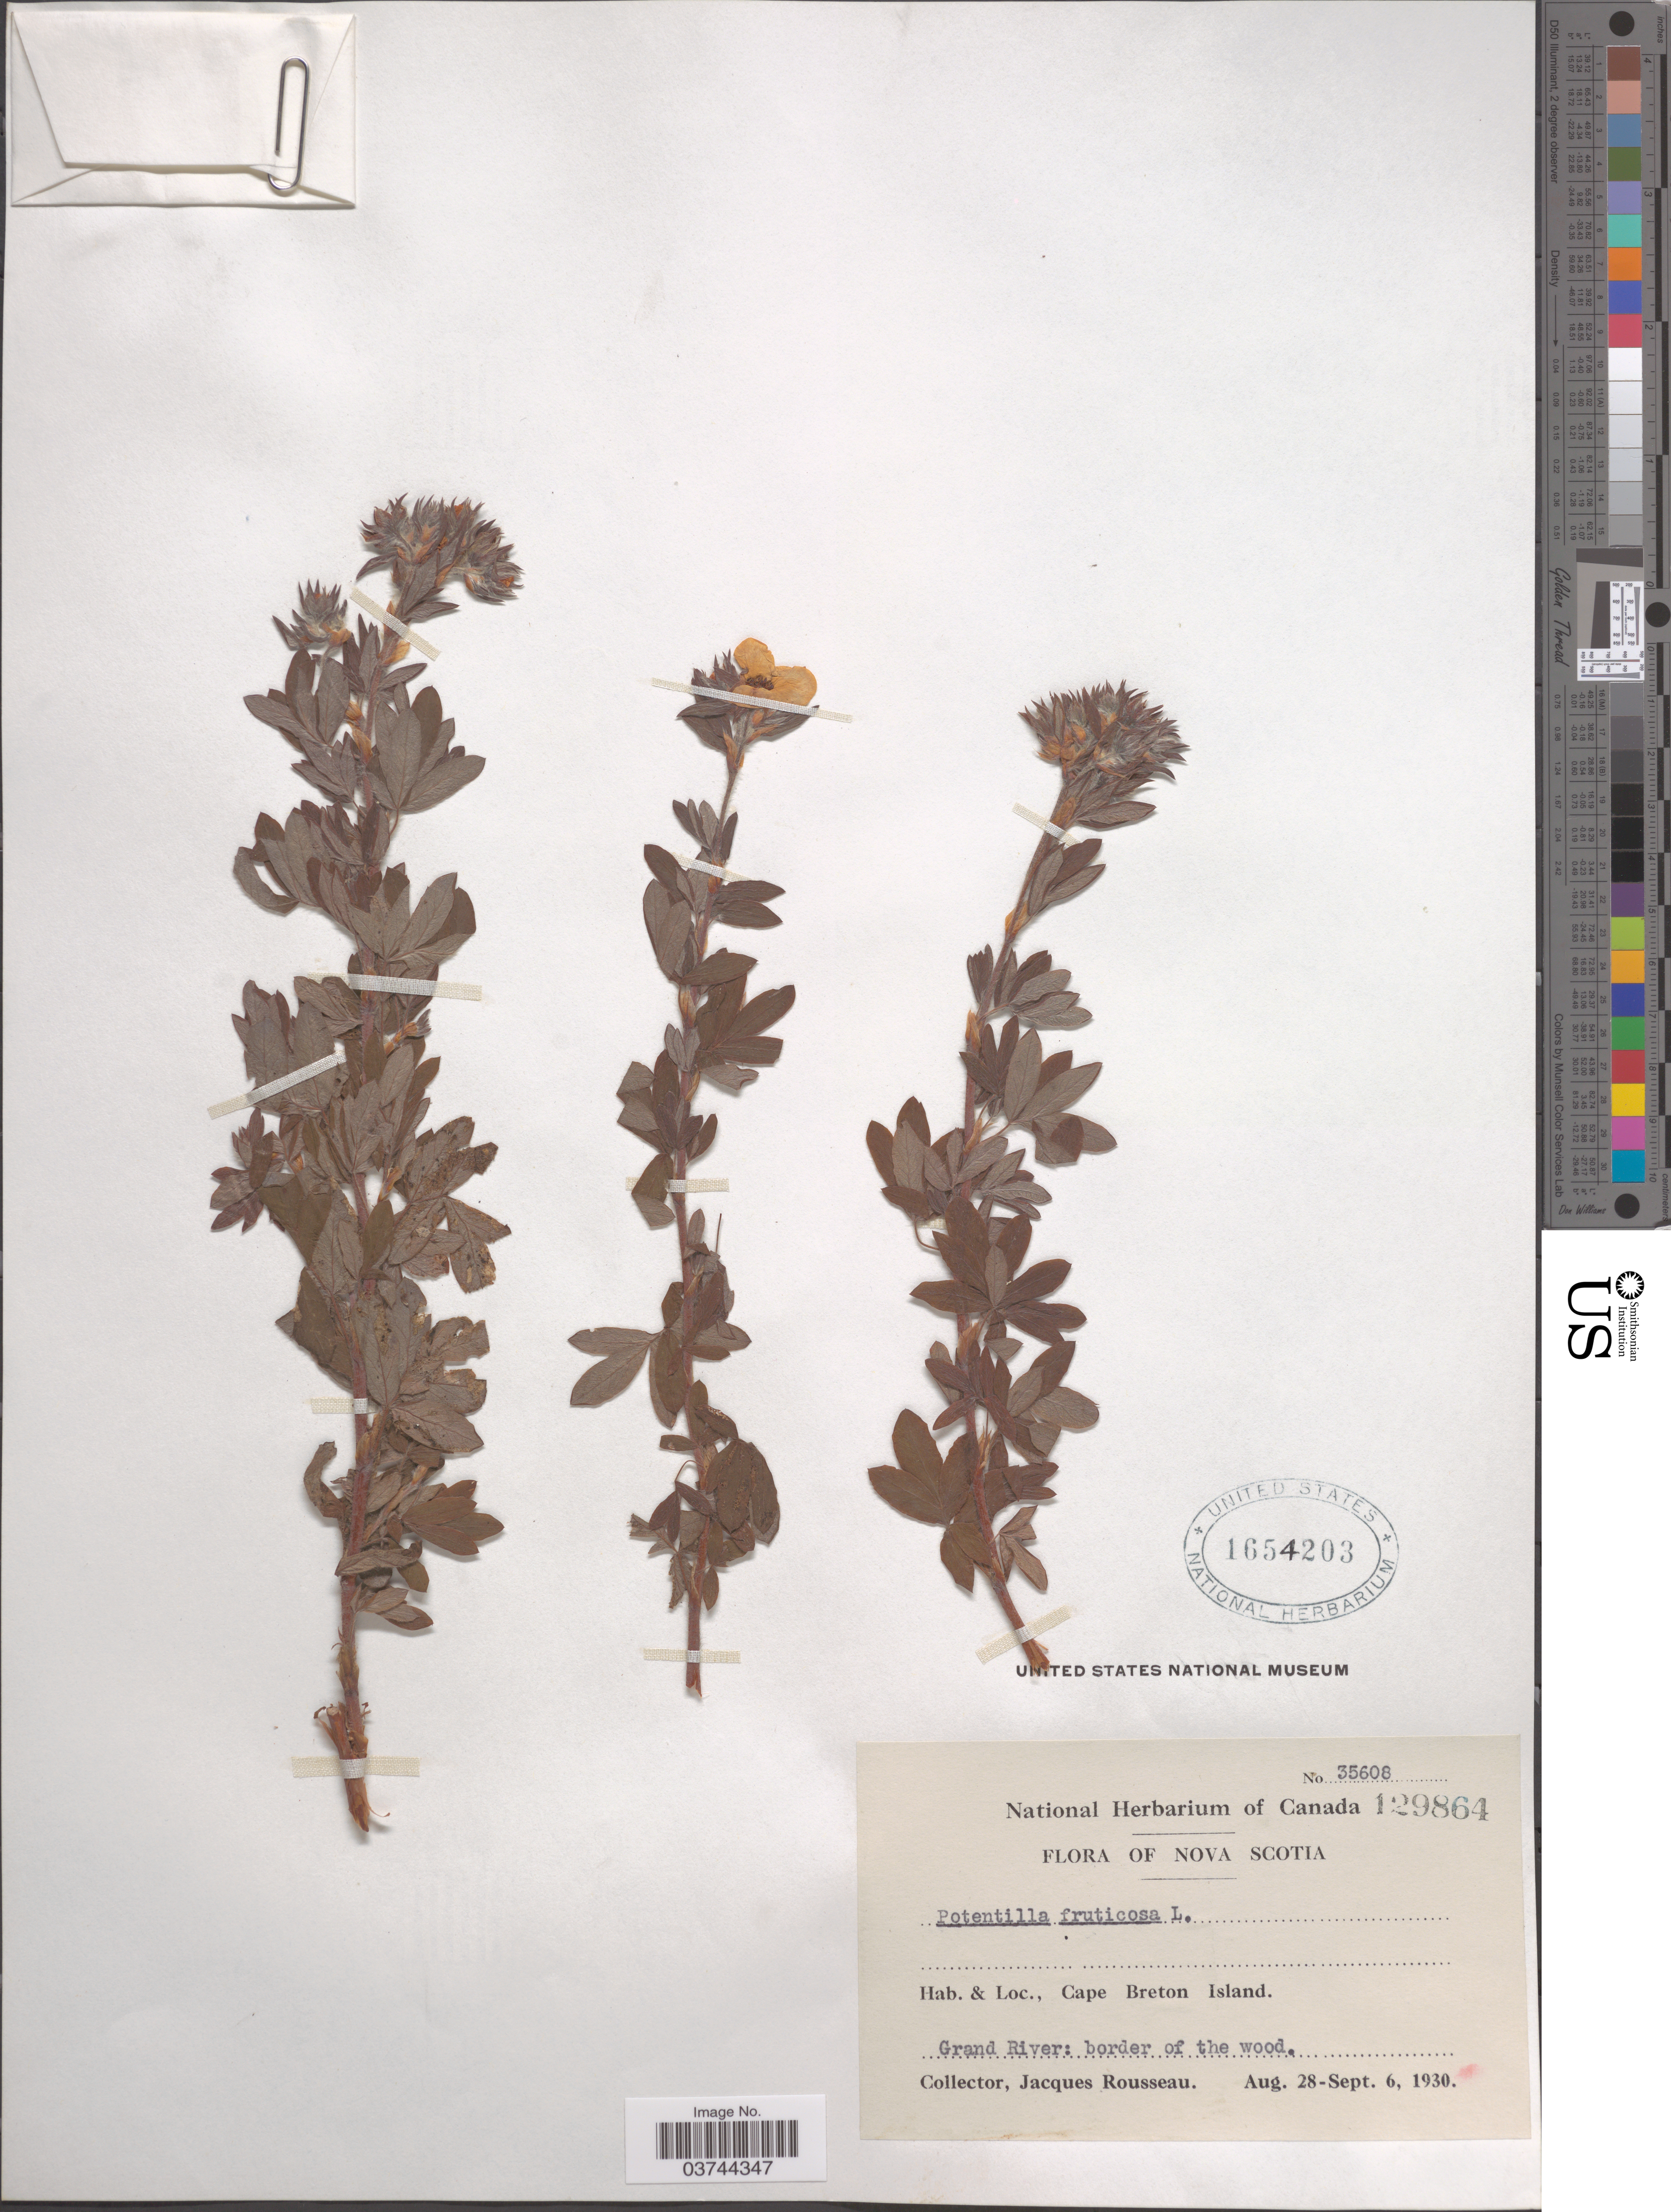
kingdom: Plantae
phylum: Tracheophyta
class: Magnoliopsida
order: Rosales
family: Rosaceae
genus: Dasiphora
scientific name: Dasiphora fruticosa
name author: (L.) Rydb.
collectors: J. Rousseau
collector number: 35608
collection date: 1930-08-28/1930-09-06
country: Canada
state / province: Nova Scotia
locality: Cape Breton Island. Grand River: border of the wood.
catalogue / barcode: US 1654203